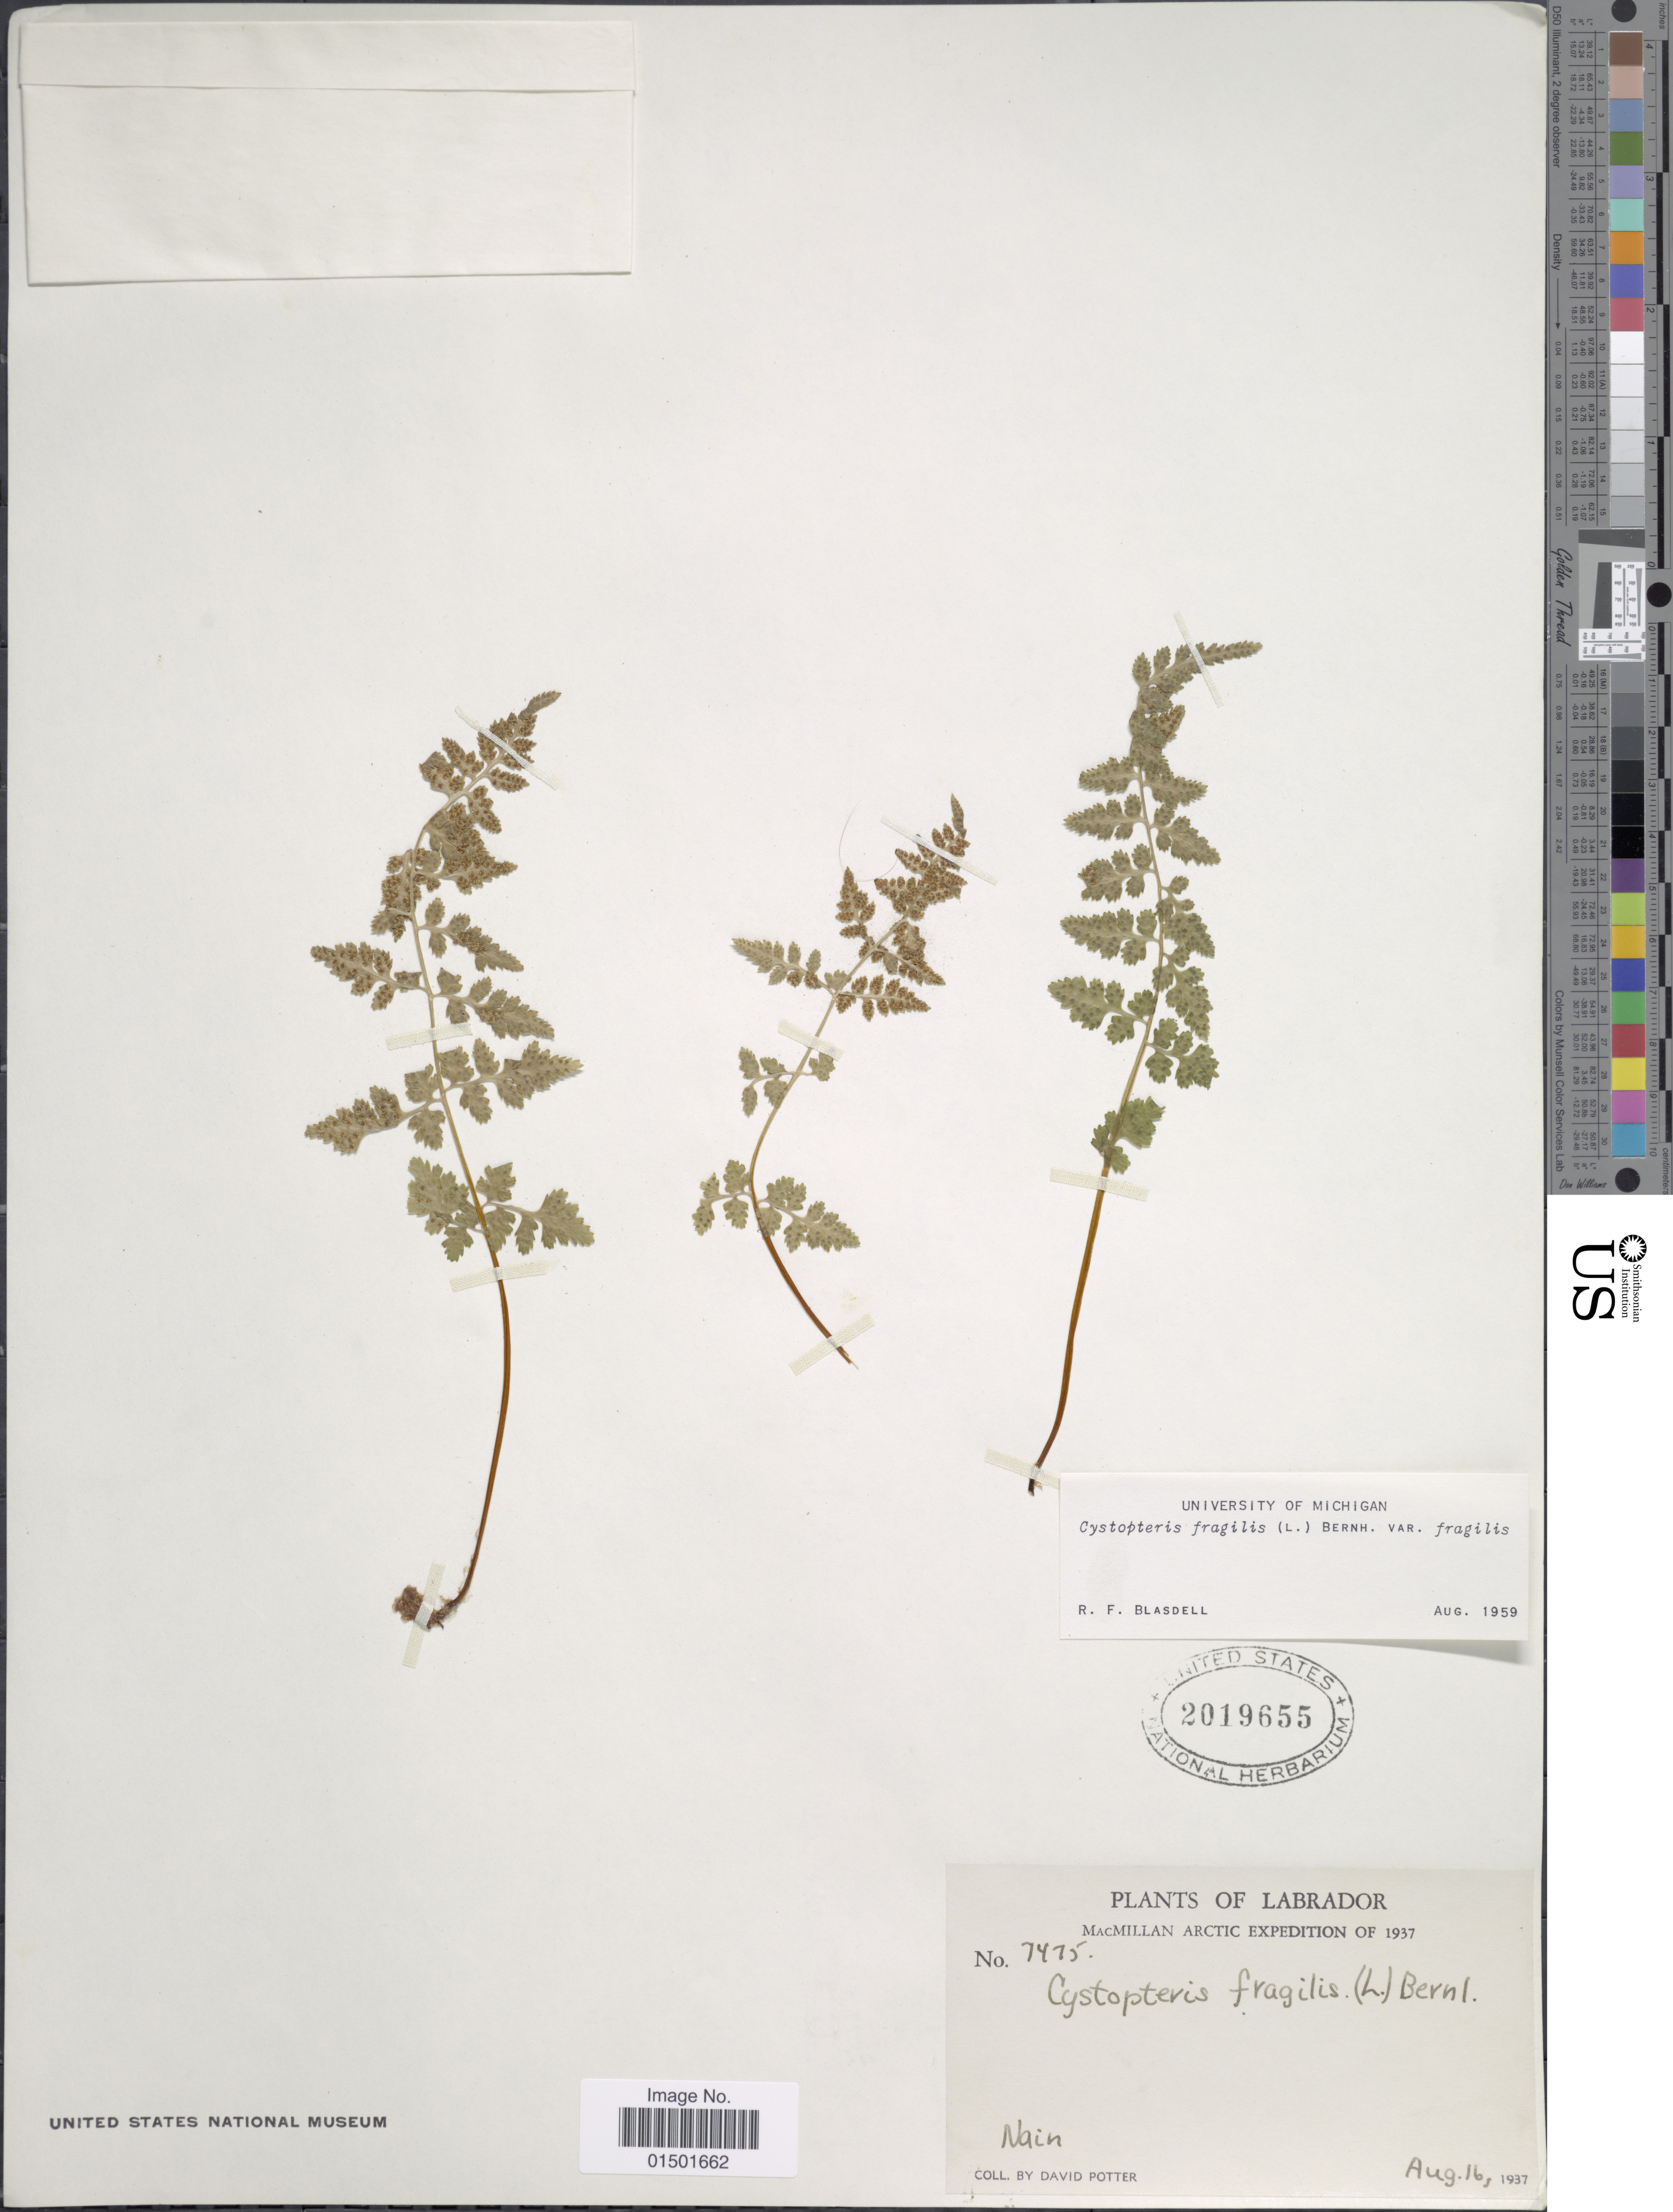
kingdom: Plantae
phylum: Tracheophyta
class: Polypodiopsida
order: Polypodiales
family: Cystopteridaceae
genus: Cystopteris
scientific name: Cystopteris fragilis var. fragilis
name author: (L.) Bernh.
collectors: D. Potter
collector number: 7475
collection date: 1937-08-16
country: Canada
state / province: Newfoundland and Labrador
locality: Labrador. Nain.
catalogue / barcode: US 2019655